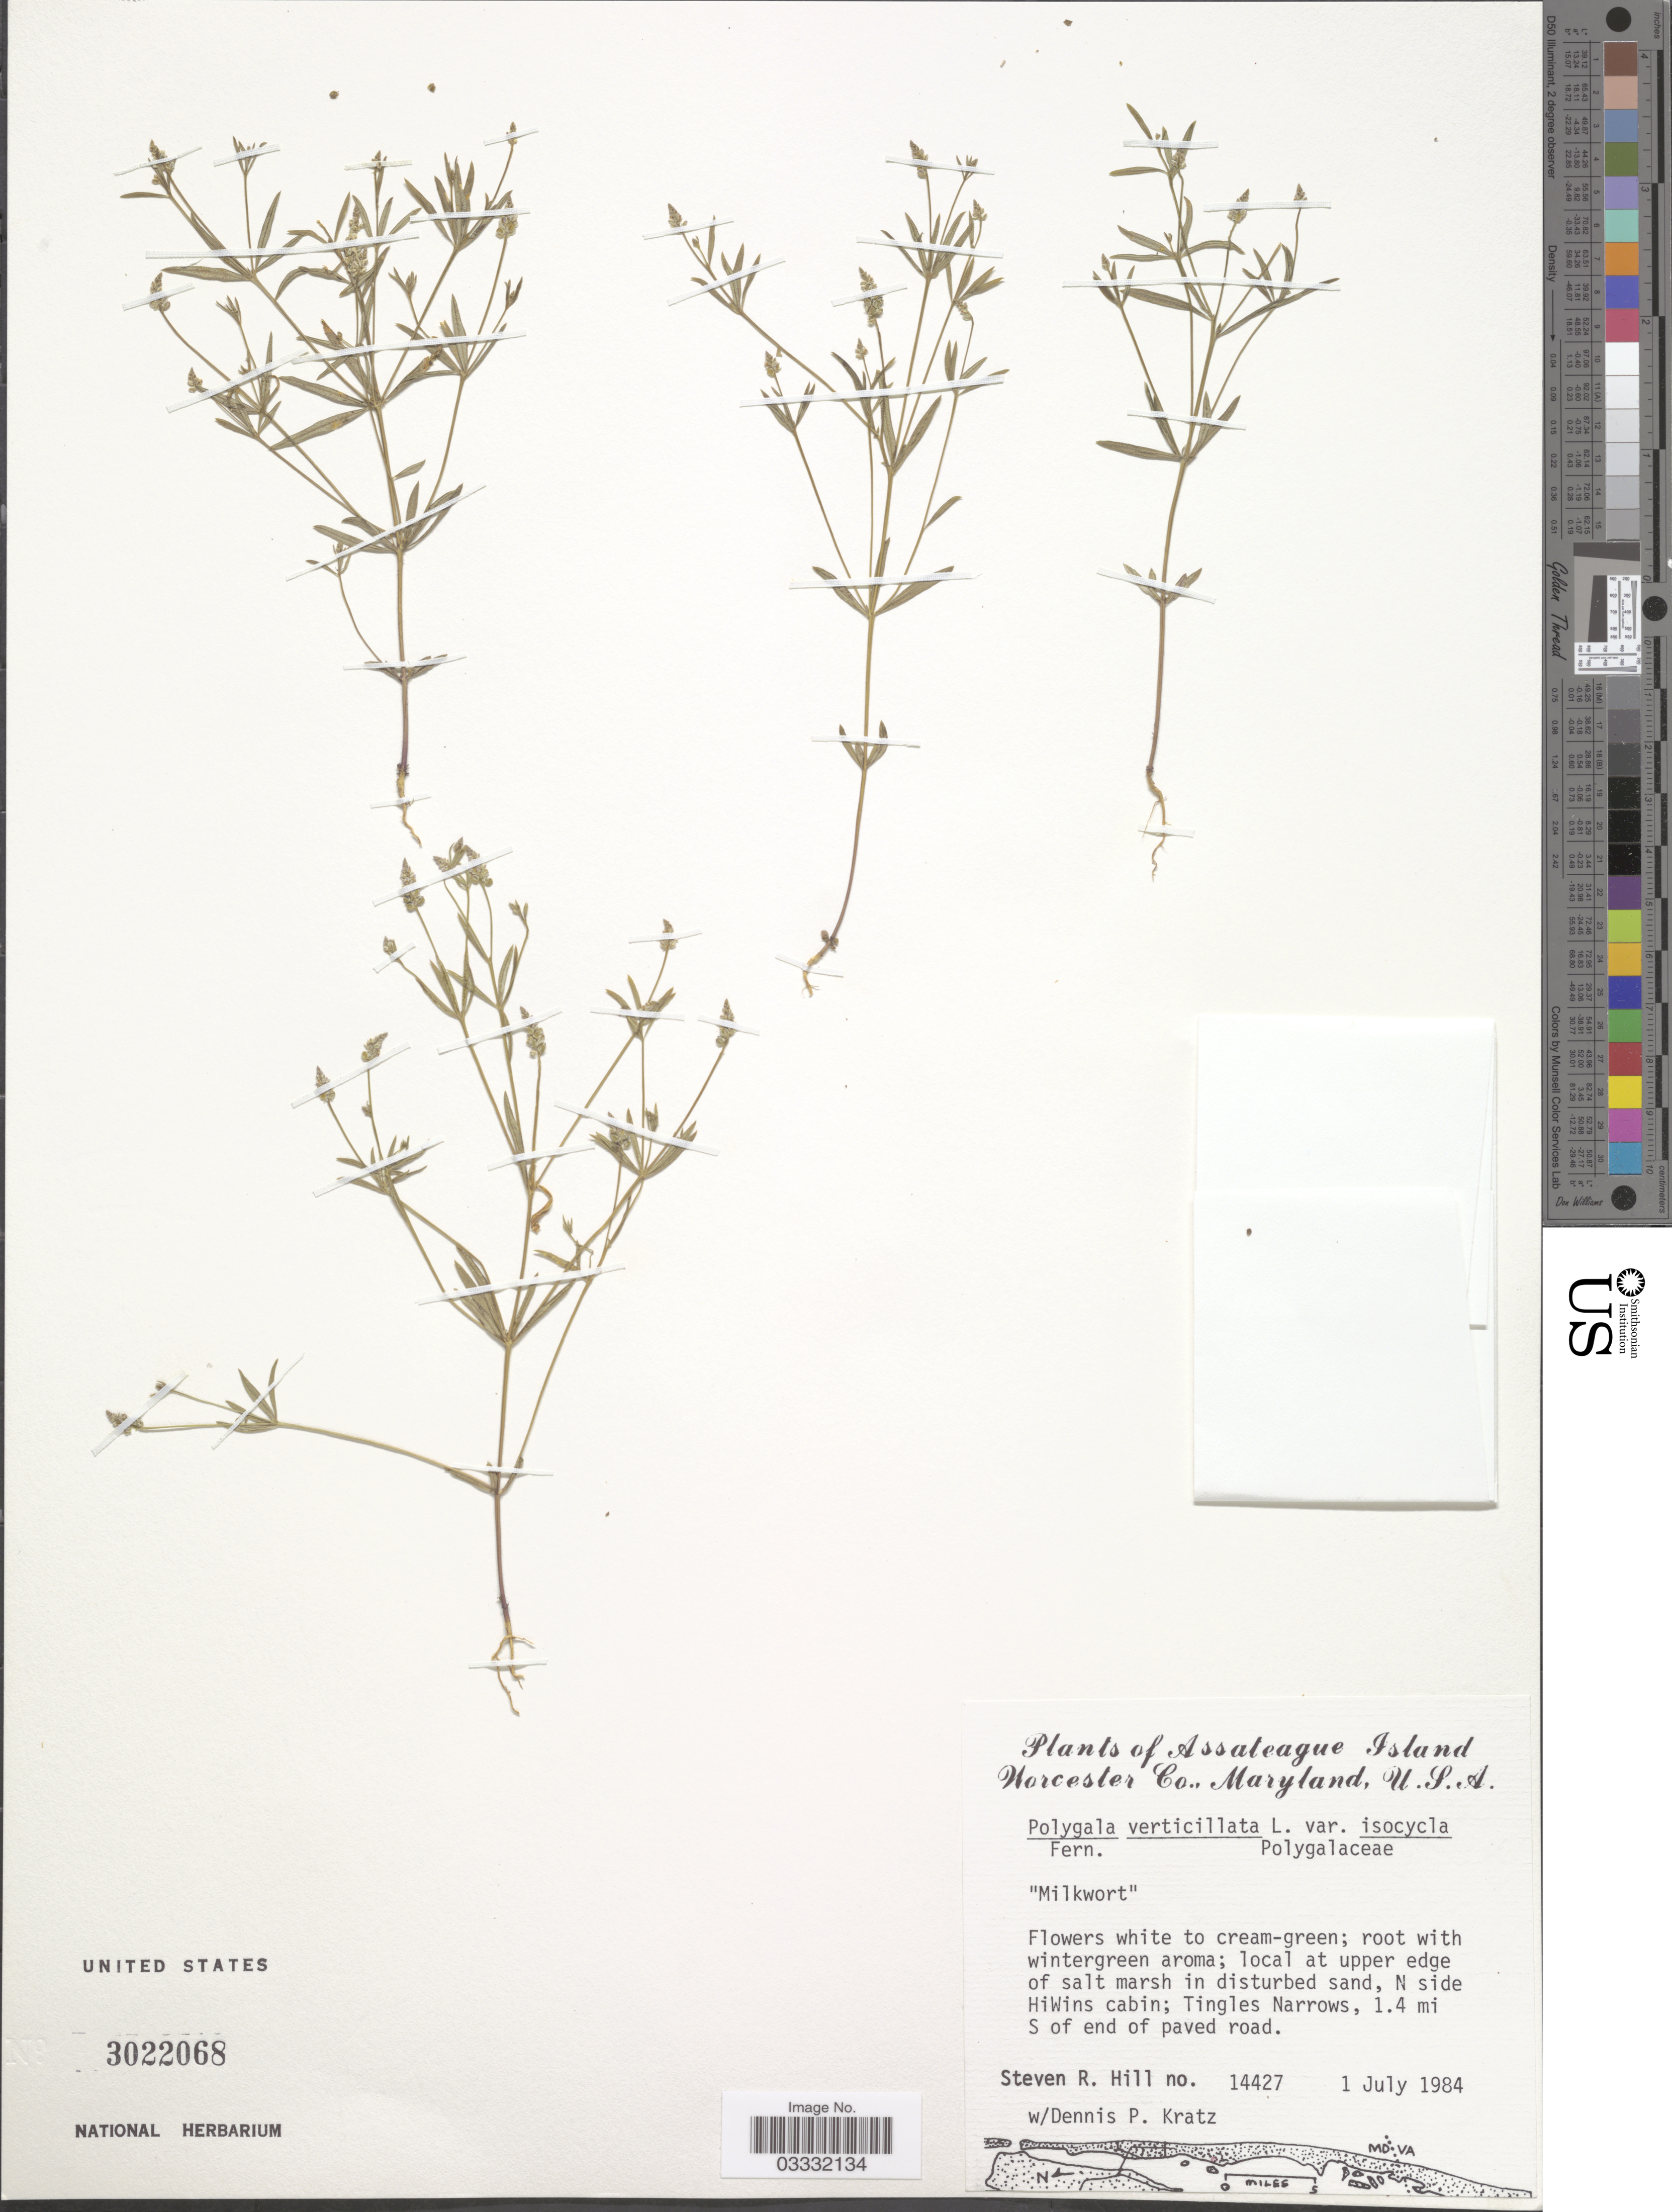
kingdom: Plantae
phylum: Tracheophyta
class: Magnoliopsida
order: Fabales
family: Polygalaceae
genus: Polygala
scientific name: Polygala verticillata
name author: L.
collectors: S. R. Hill & D. Kratz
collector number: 14427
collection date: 1984-07-01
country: United States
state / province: Maryland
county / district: Worcester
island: Assateague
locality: N side of Hi Wins cabin; Tingles Narrows,1.4 mi S of end of paved road.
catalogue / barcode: US 3022068